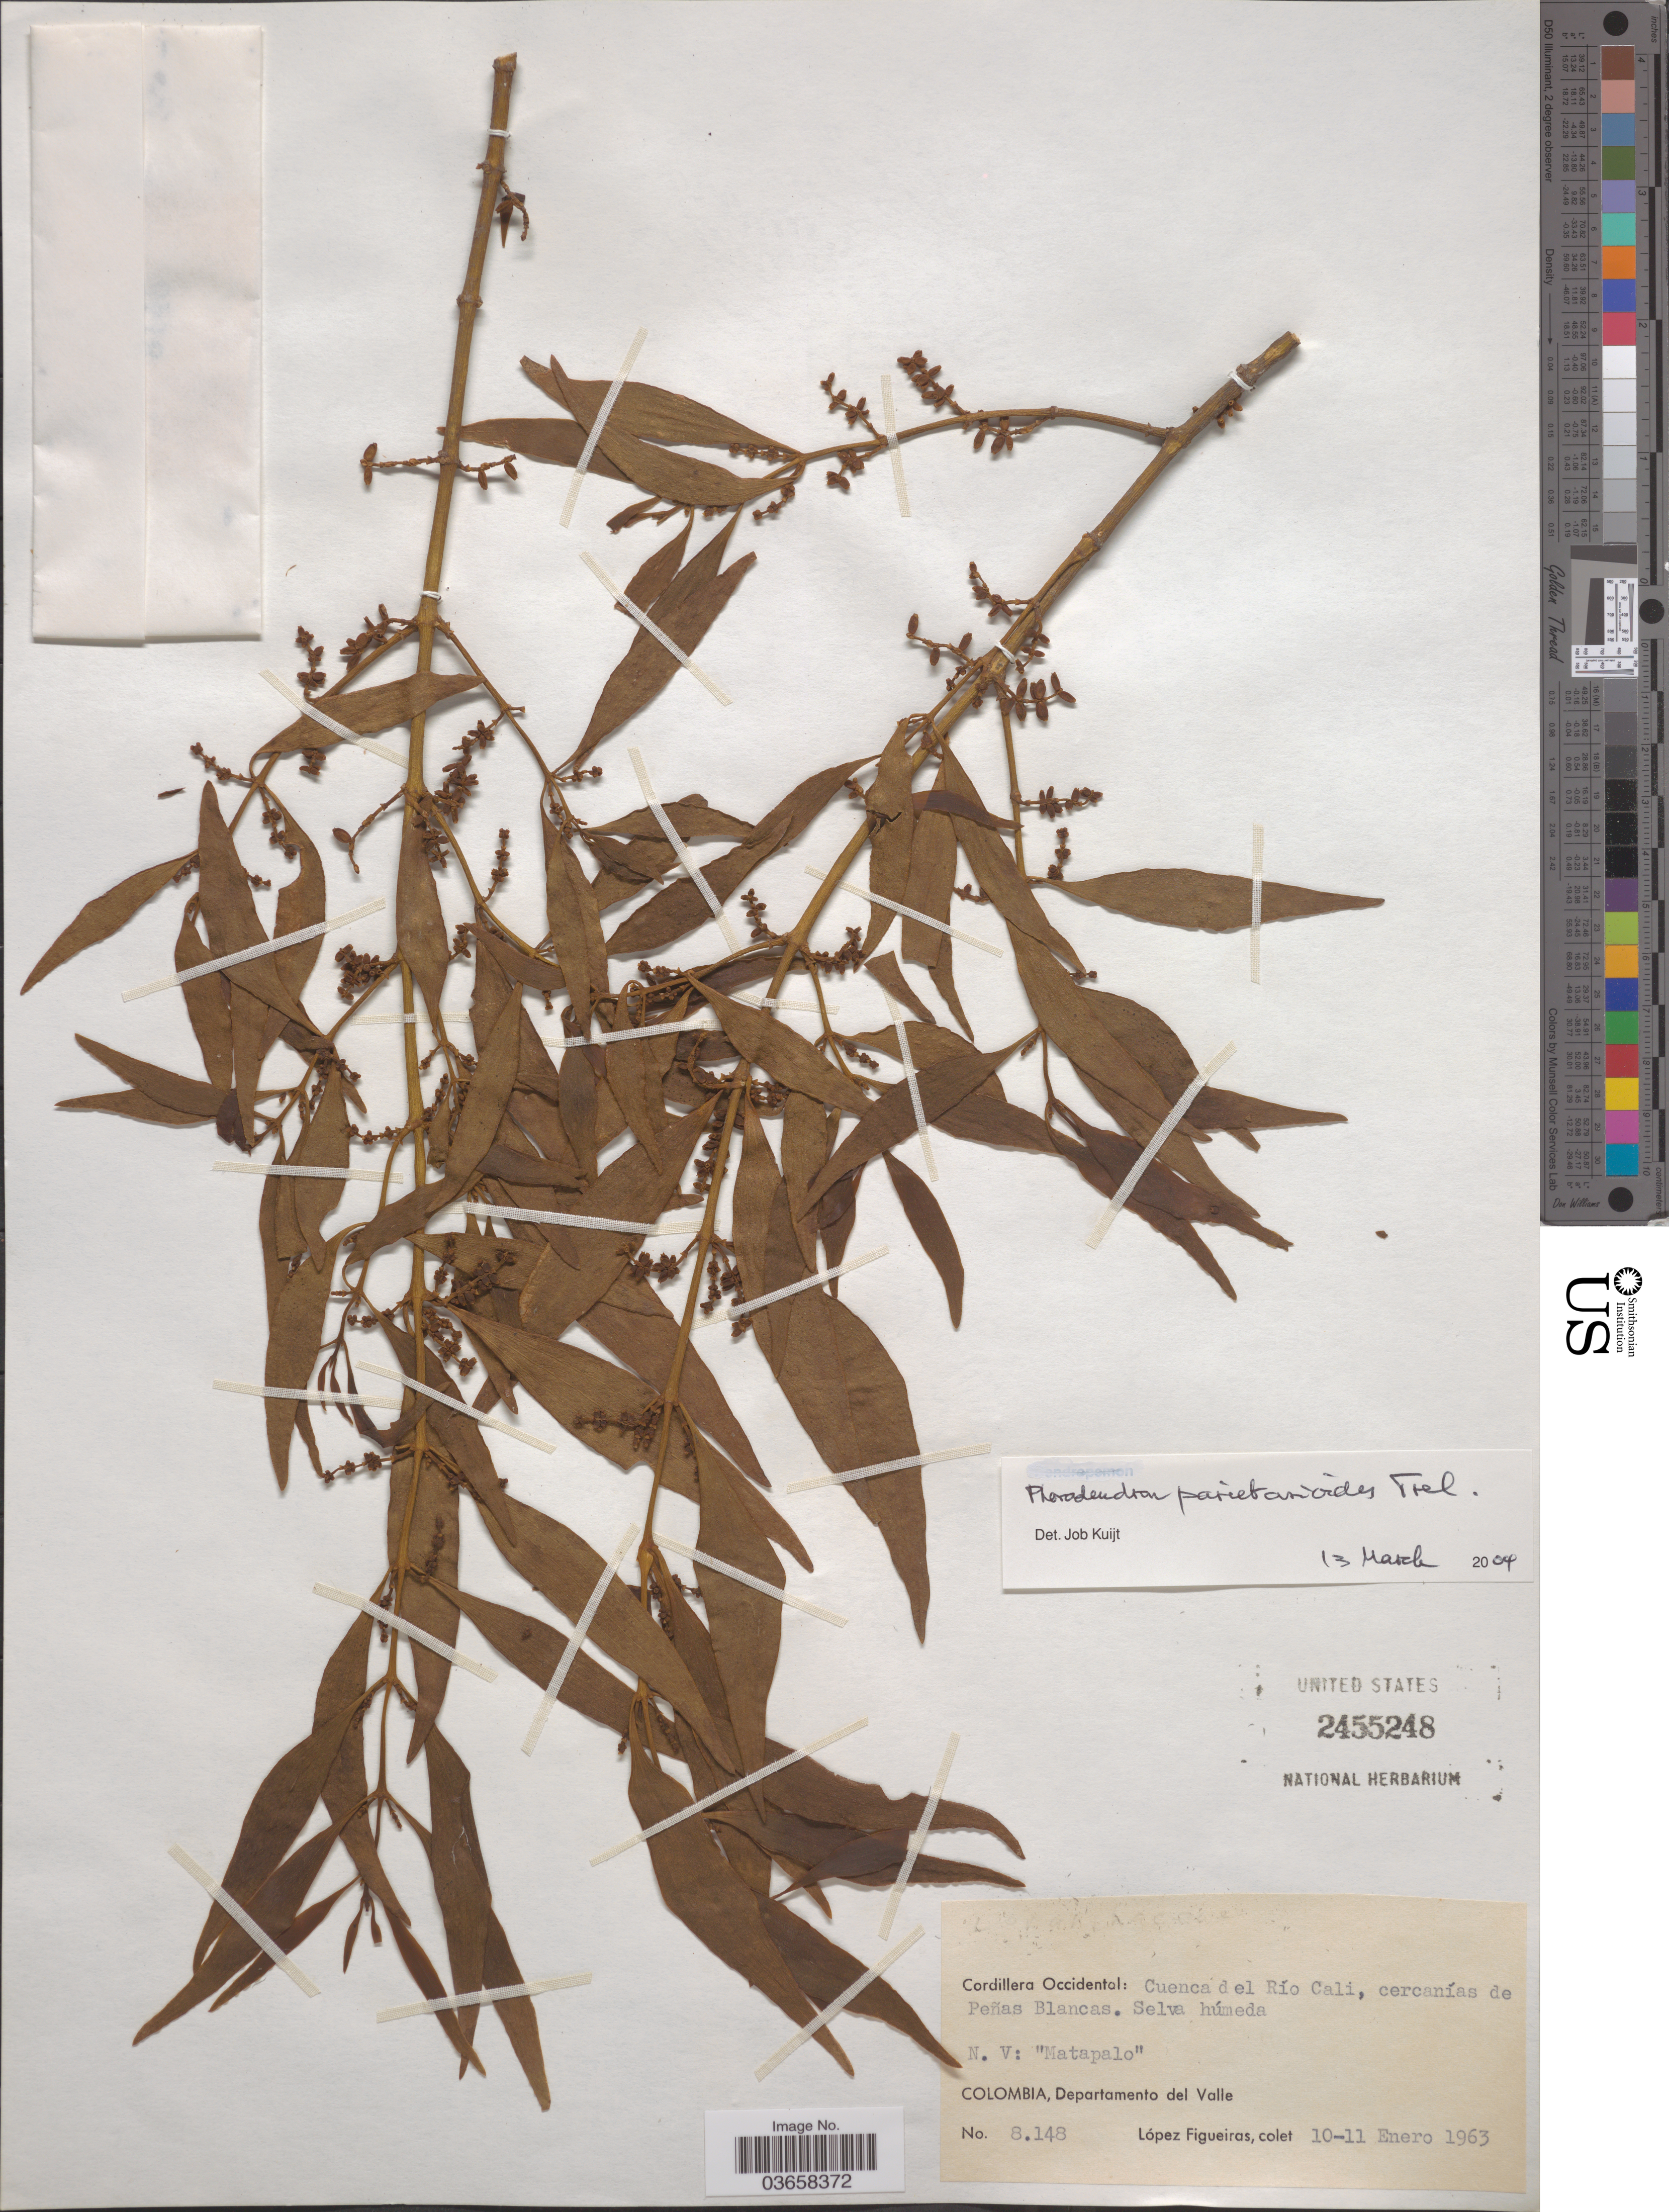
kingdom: Plantae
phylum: Tracheophyta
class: Magnoliopsida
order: Santalales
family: Viscaceae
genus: Phoradendron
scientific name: Phoradendron parietarioides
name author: Trel.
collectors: M. López Figueiras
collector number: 8148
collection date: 1963-01-10/1963-01-11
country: Colombia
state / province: Valle del Cauca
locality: Cordillera Occidental: Cuenca d el Rio Cali, cercanías de Peñas Blancas. Departamento del Valle.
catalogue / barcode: US 2455248